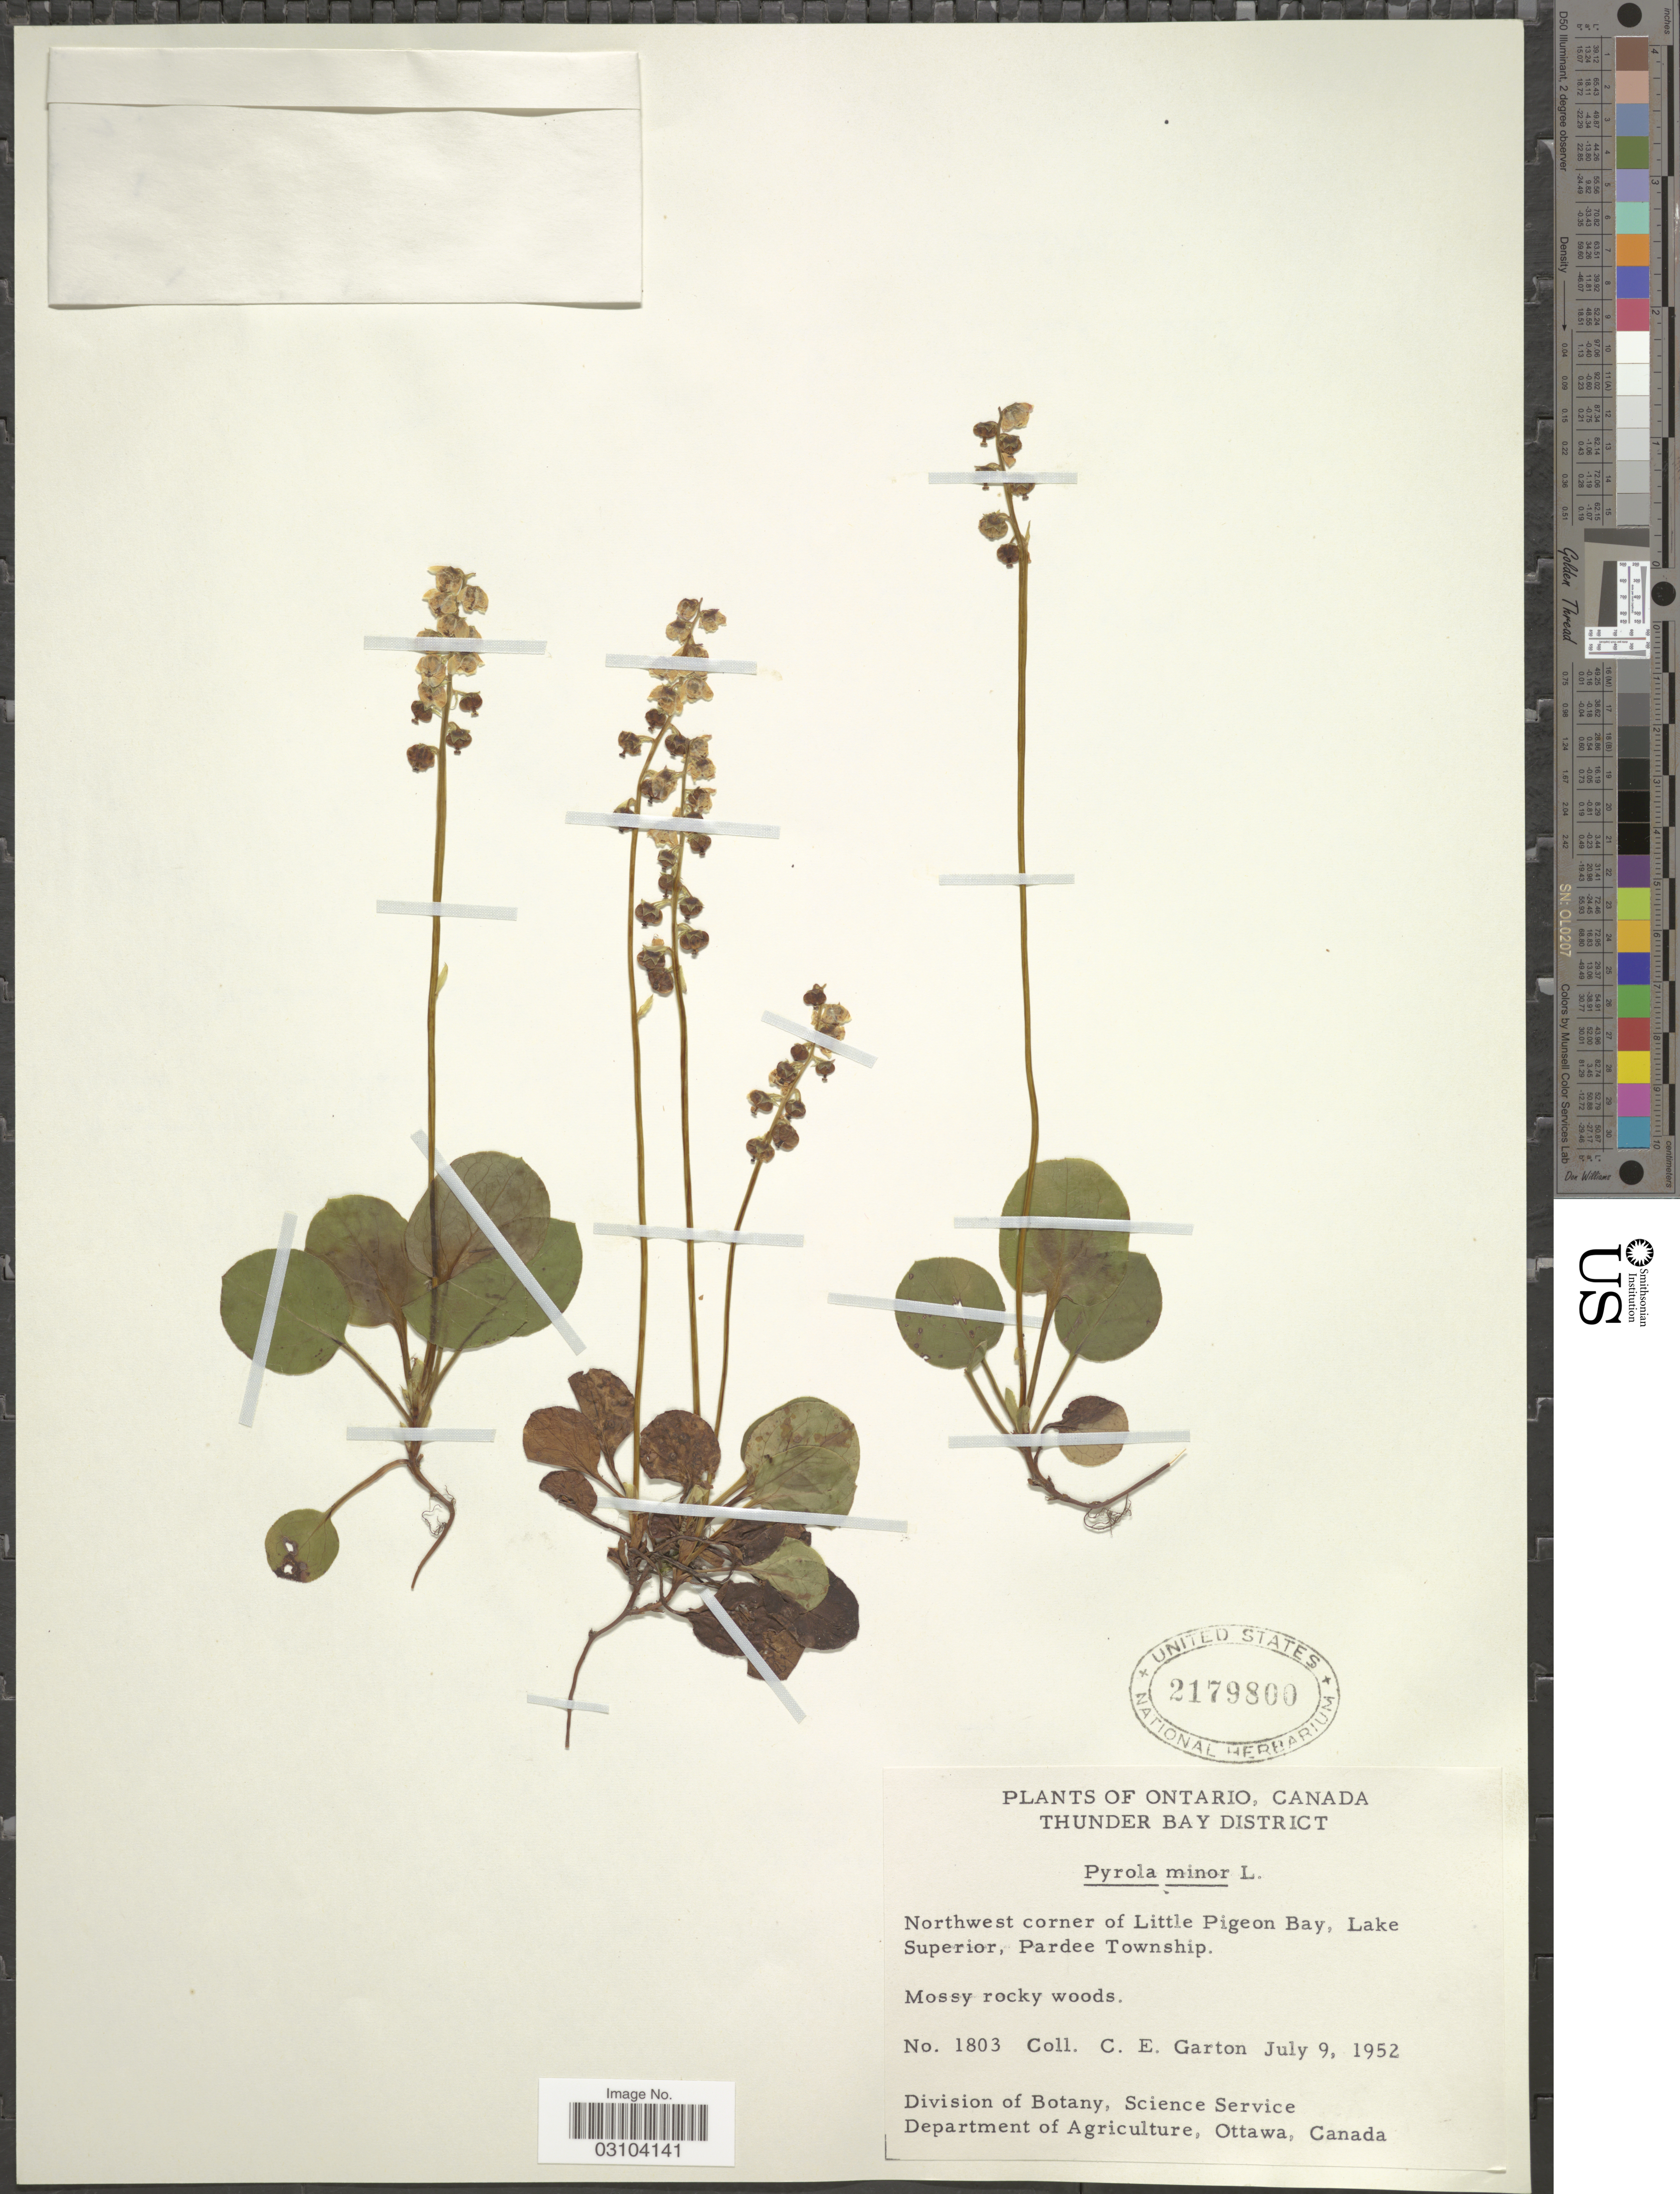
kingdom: Plantae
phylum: Tracheophyta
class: Magnoliopsida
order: Ericales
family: Ericaceae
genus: Pyrola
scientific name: Pyrola minor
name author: L.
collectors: C. E. Garton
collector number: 1803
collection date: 1952-07-09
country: Canada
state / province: Ontario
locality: Thunder Bay District. Northwest corner of Little Pigeon Bay, Lake Superior, Pardee Township.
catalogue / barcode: US 2179800